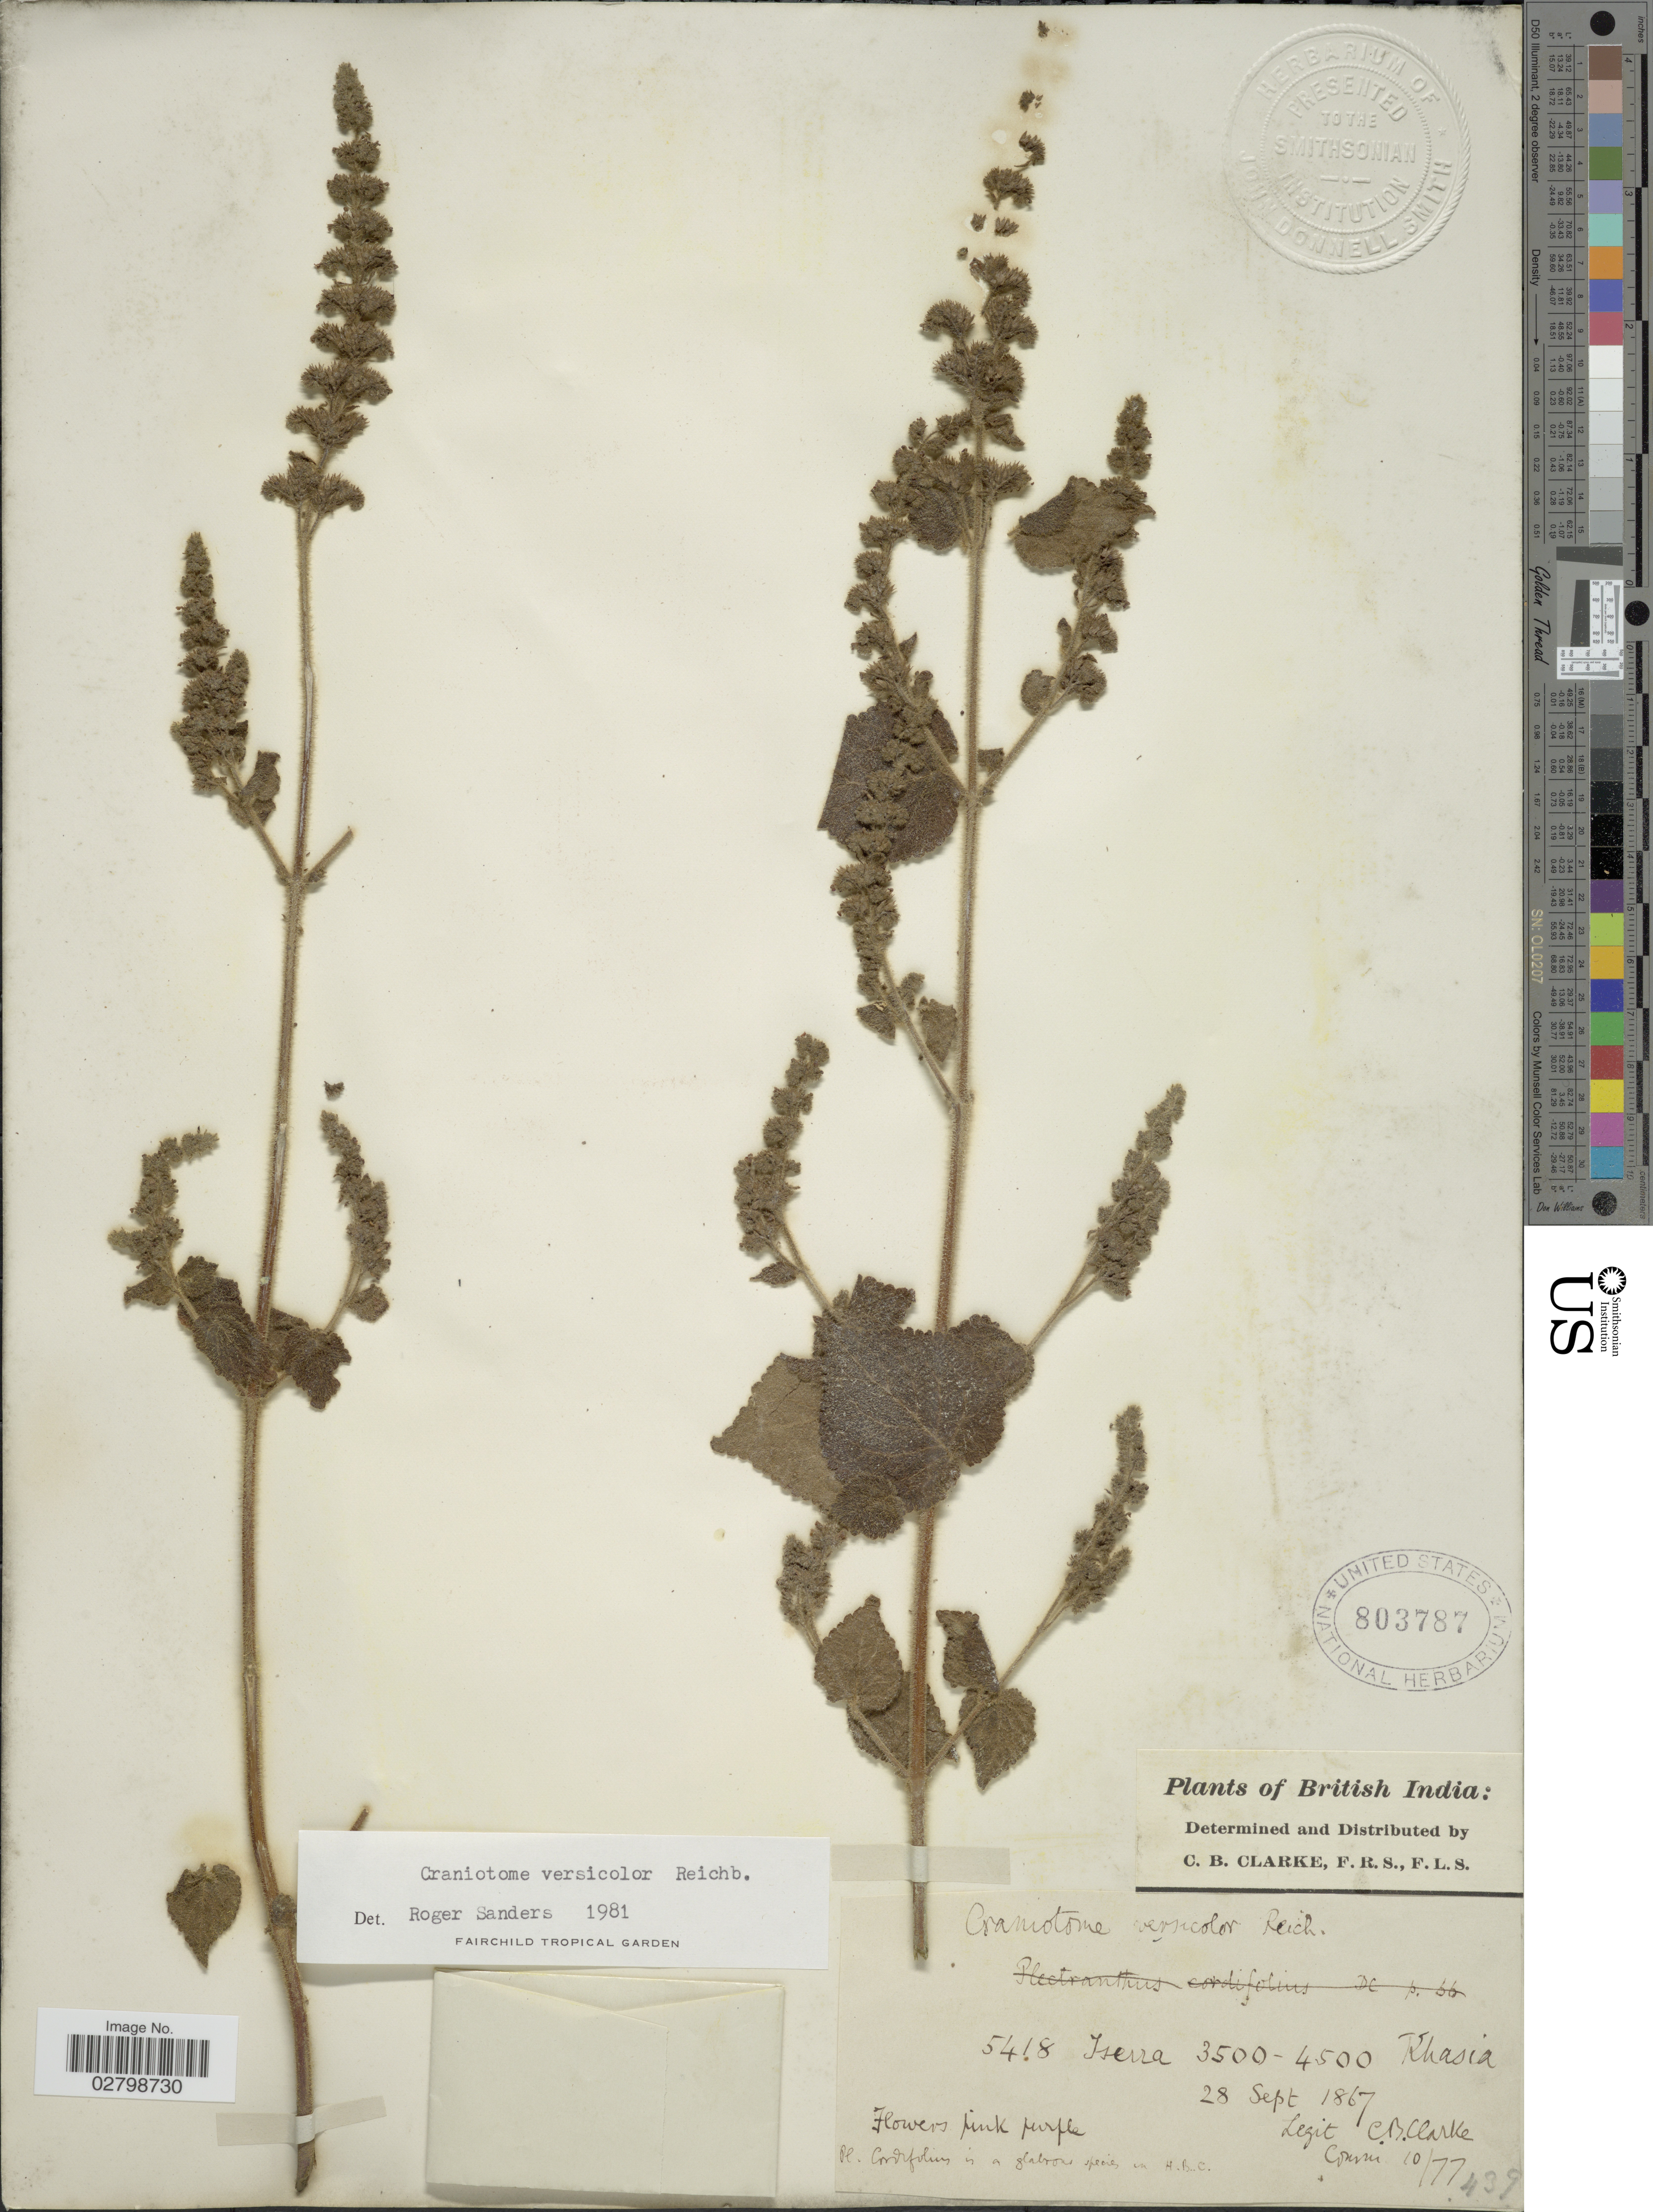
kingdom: Plantae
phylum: Tracheophyta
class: Magnoliopsida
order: Lamiales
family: Lamiaceae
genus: Craniotome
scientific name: Craniotome furcata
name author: (Link) Kuntze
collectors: C. B. Clarke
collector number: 5418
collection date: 1867-09-28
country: India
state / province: Meghalaya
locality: British India, Tserra [interpreted], Khasia.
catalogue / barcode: US 803787